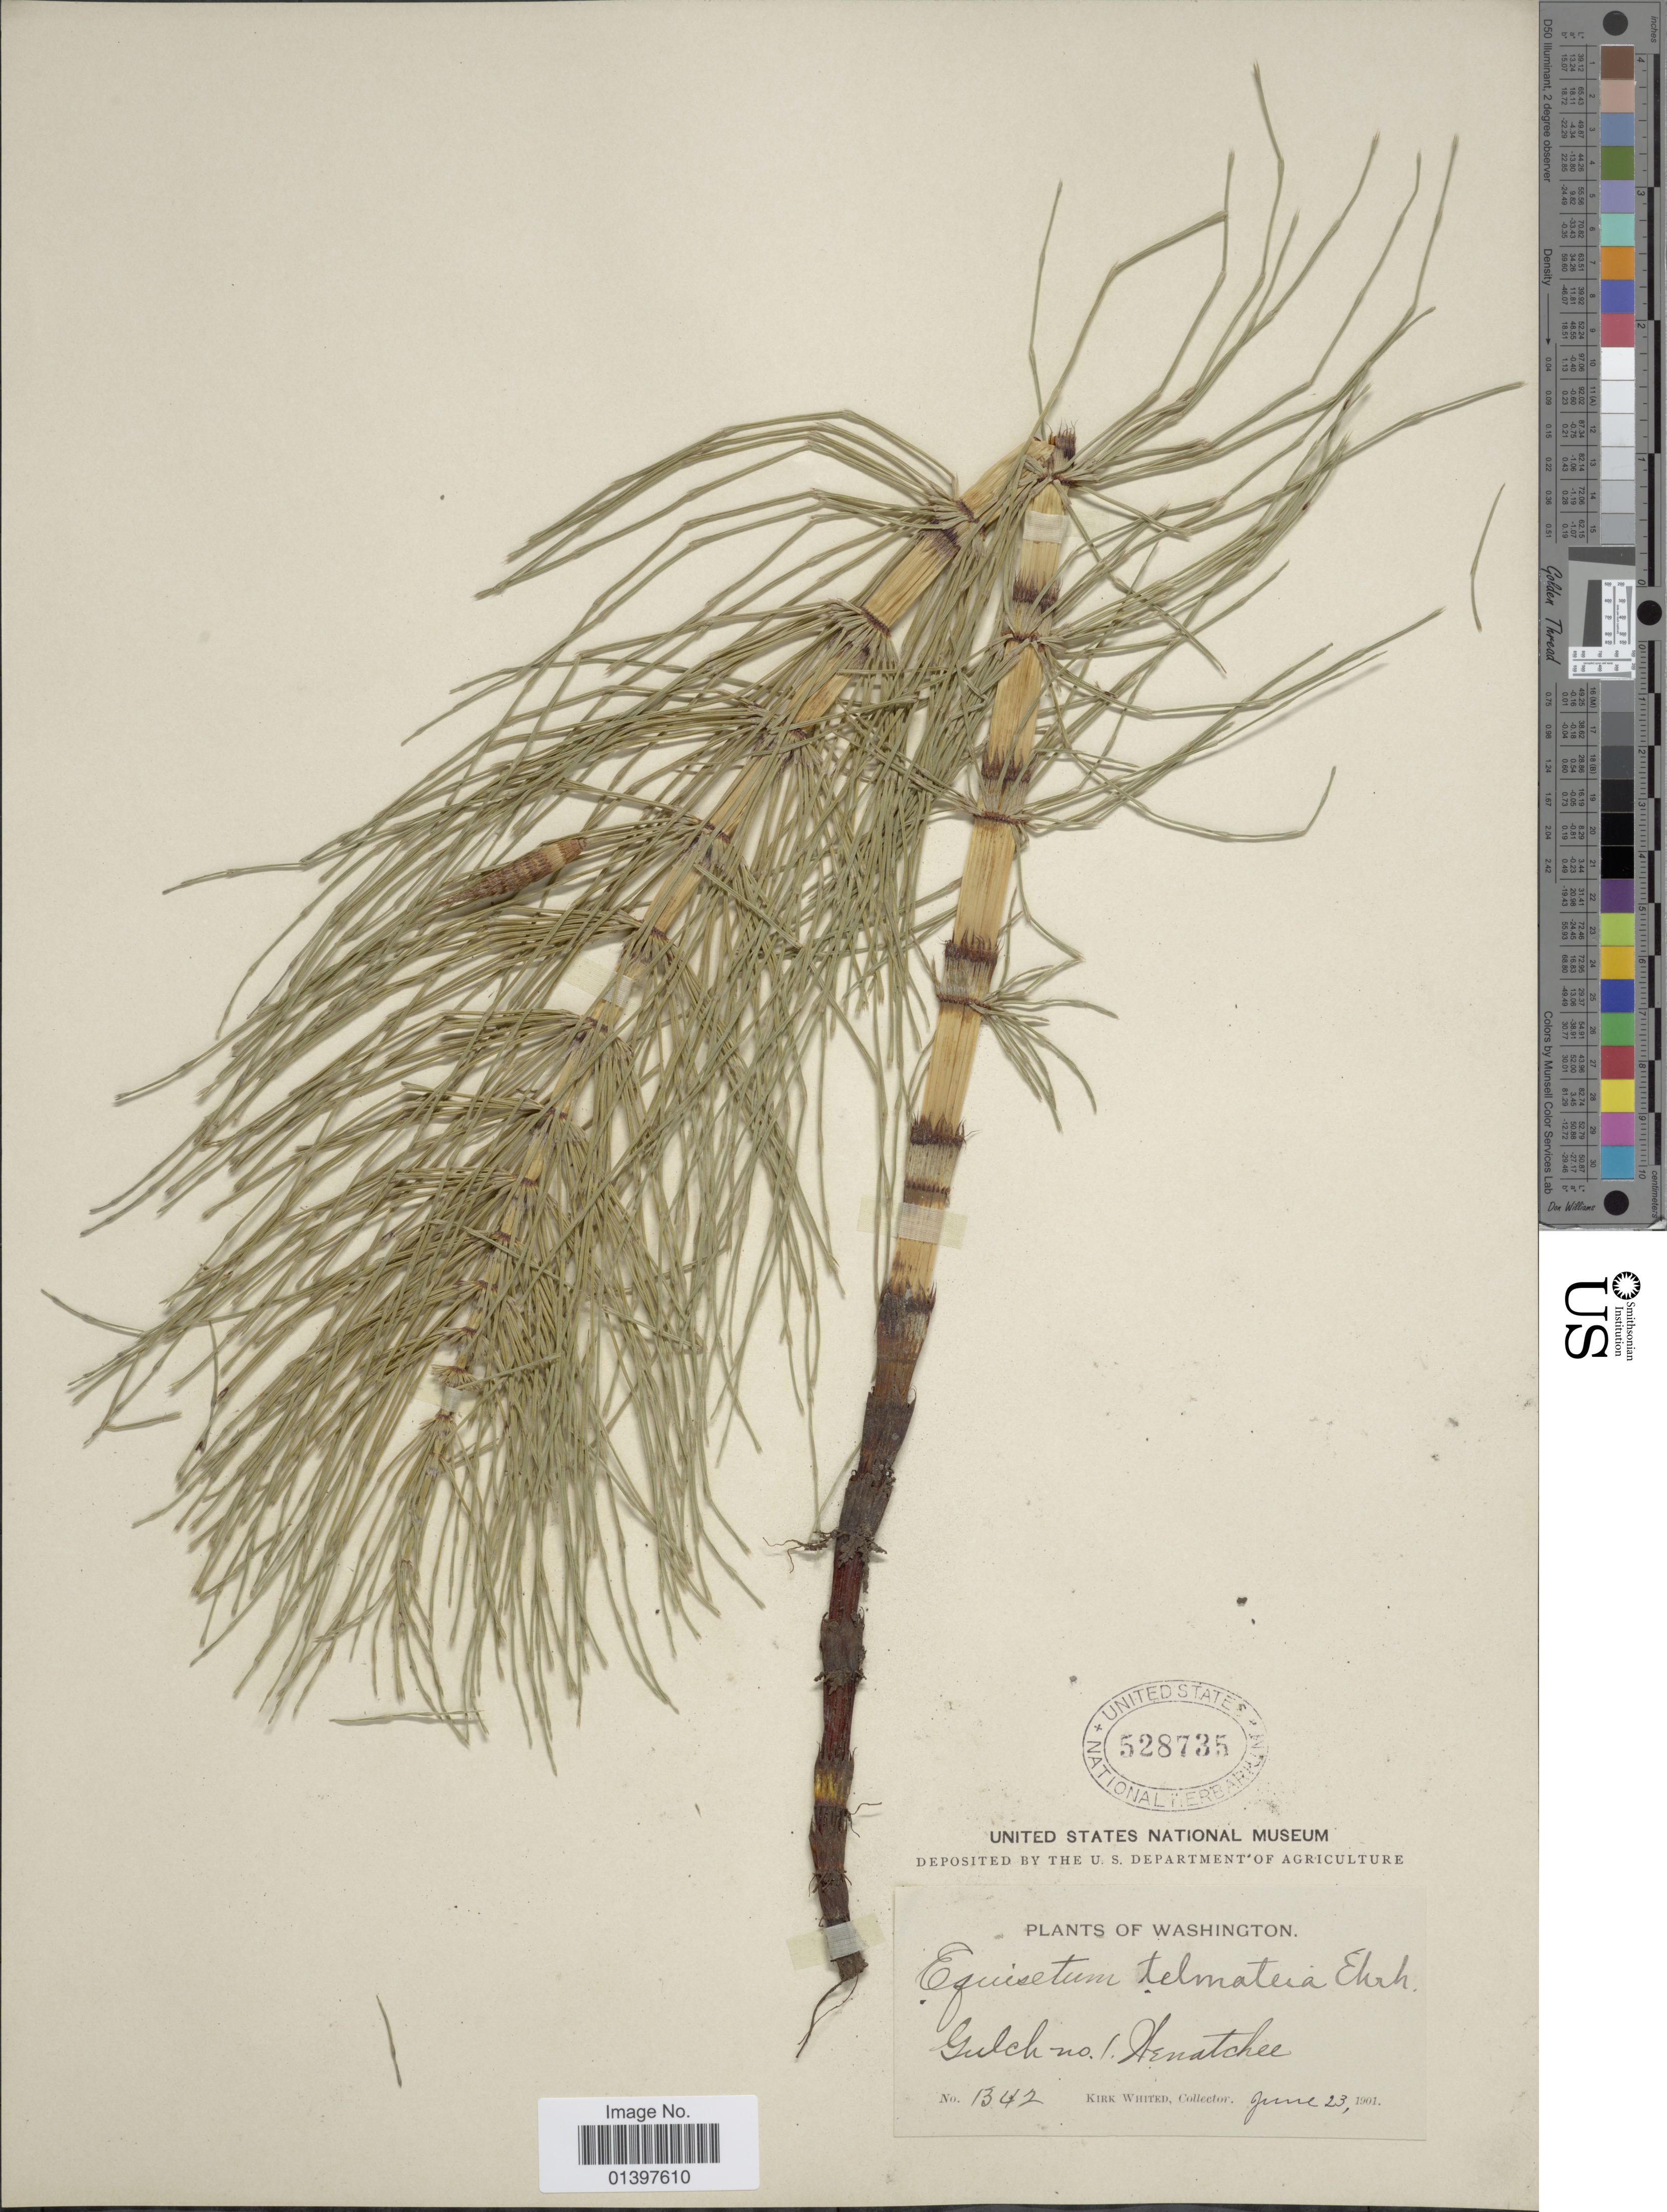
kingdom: Plantae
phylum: Tracheophyta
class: Polypodiopsida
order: Equisetales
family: Equisetaceae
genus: Equisetum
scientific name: Equisetum telmateia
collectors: K. Whited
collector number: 1342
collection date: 1901-06-23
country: United States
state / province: Washington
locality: Gulch no 1. Henatchee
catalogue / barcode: US 528735